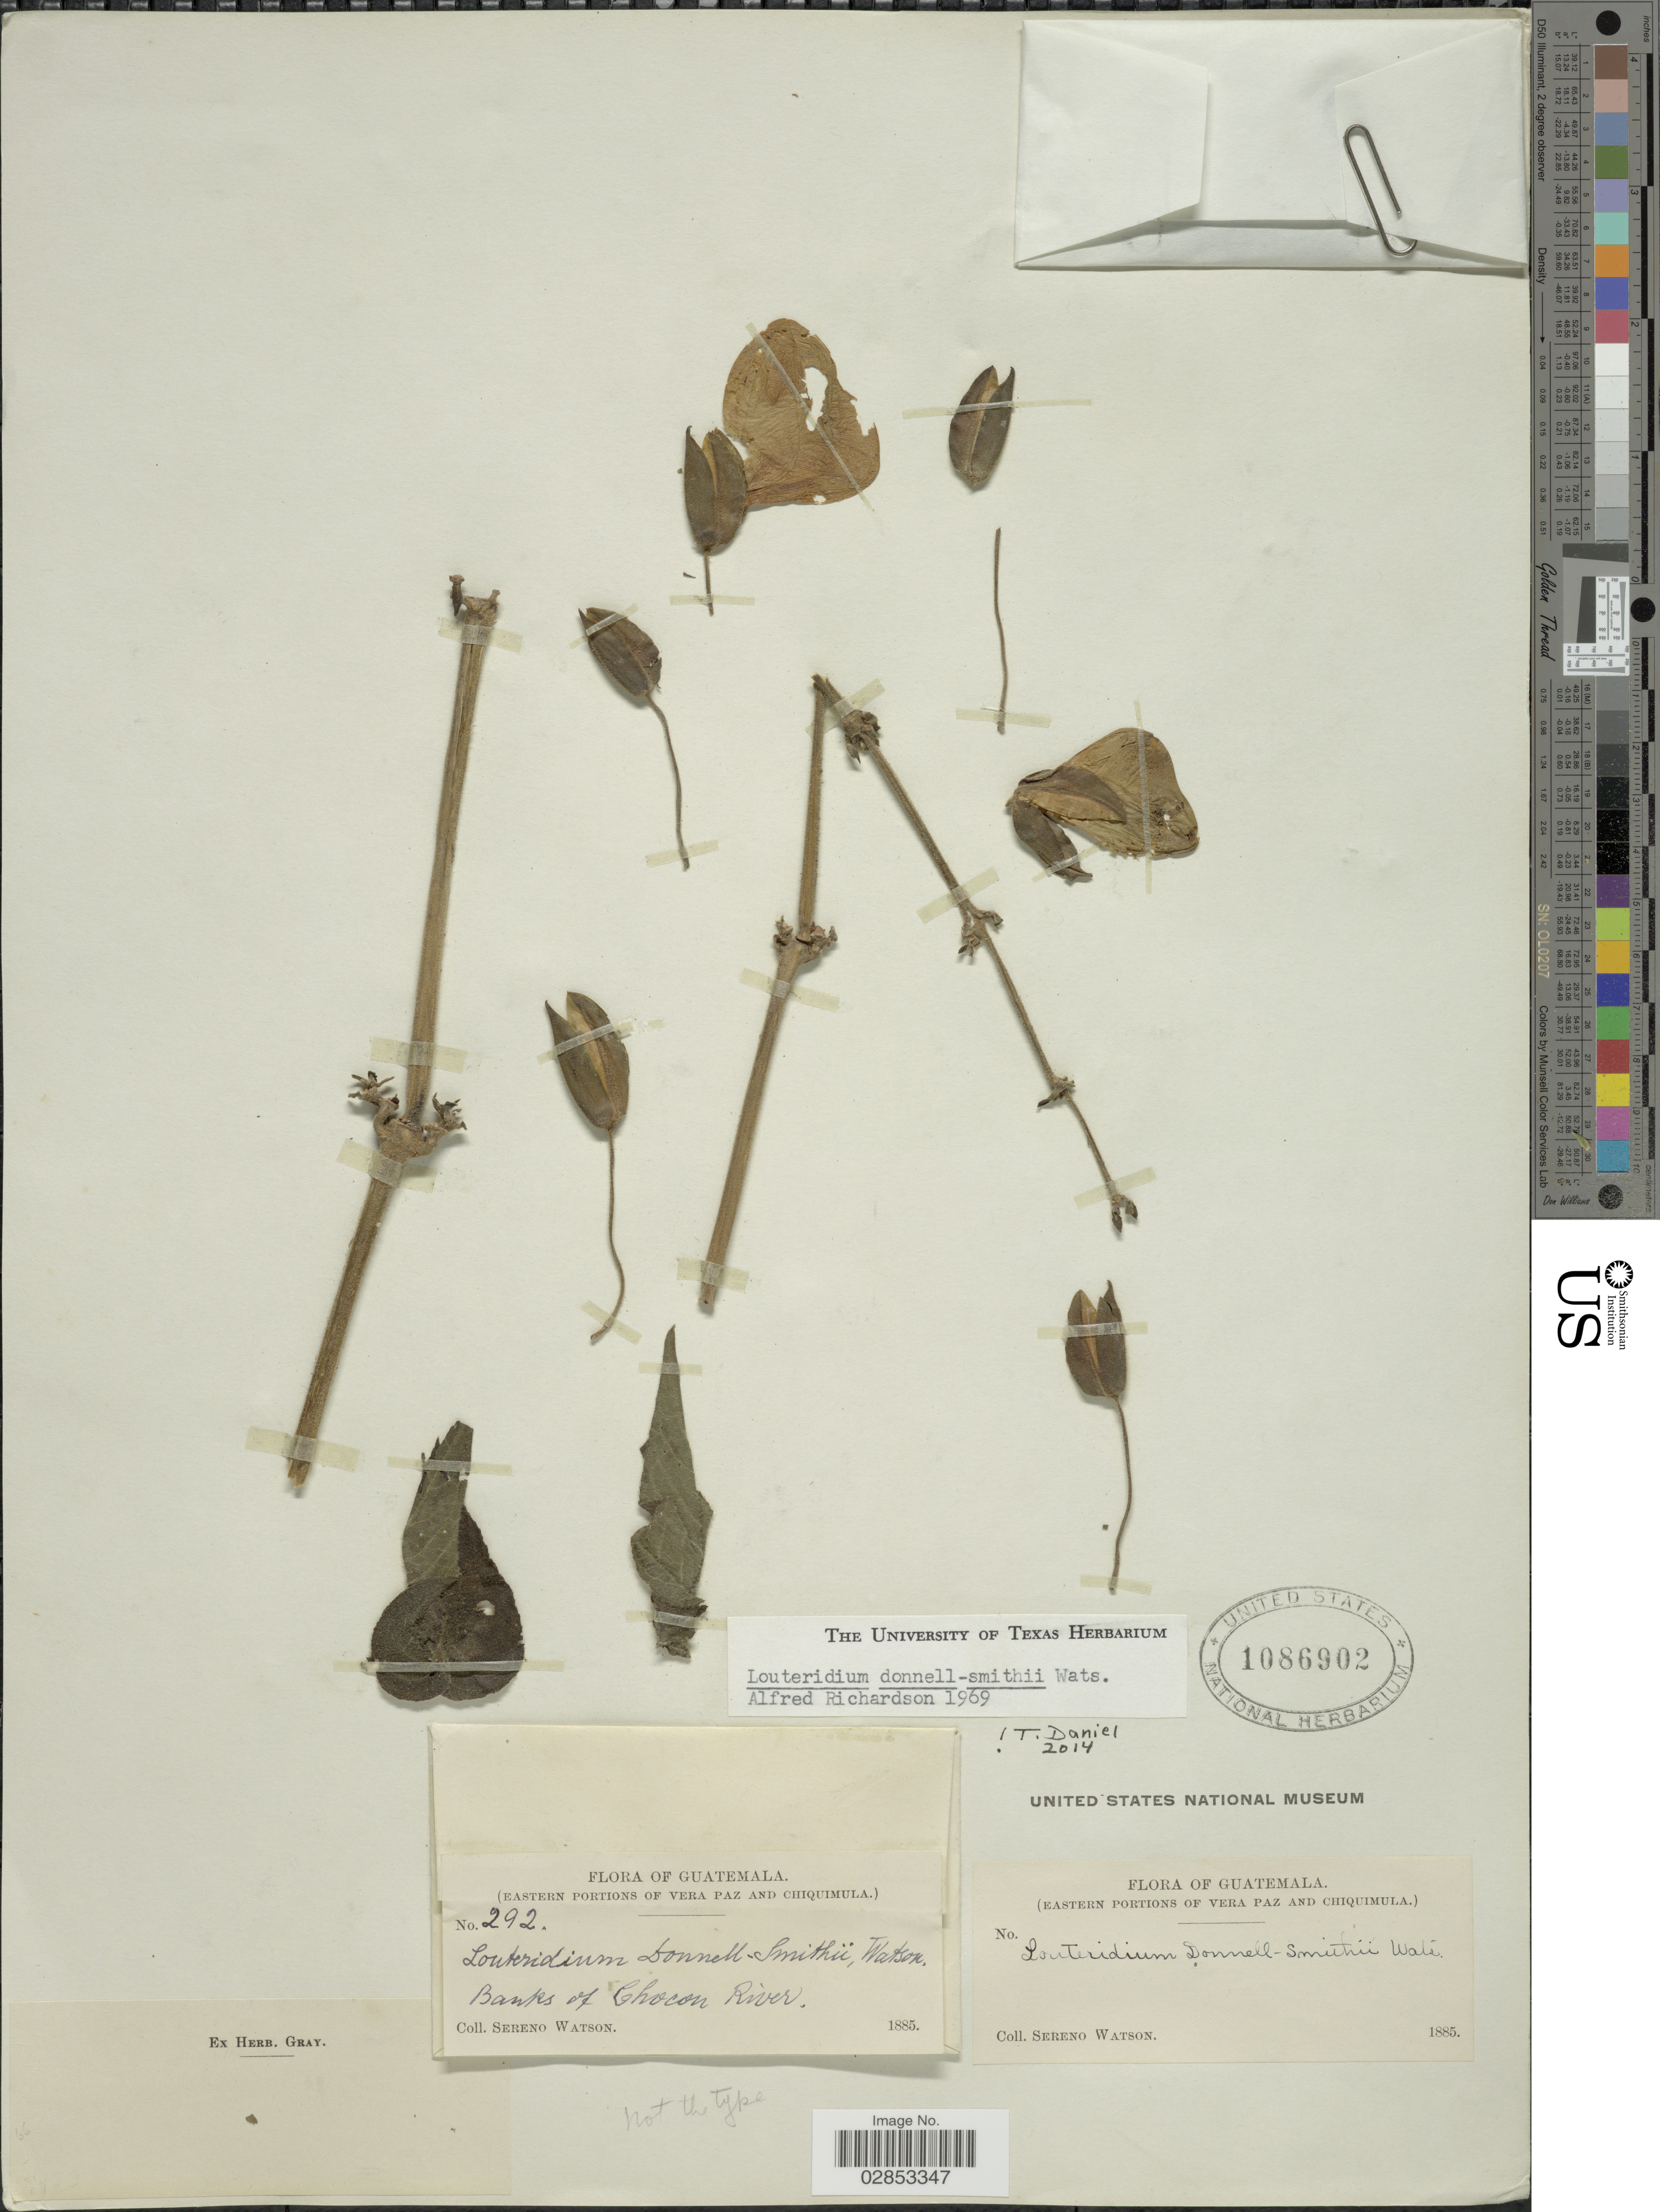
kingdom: Plantae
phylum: Tracheophyta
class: Magnoliopsida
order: Lamiales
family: Acanthaceae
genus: Louteridium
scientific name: Louteridium donnell-smithii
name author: S. Watson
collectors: S. Watson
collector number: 292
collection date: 1885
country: Guatemala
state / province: Chiquimula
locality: Eastern portions of Vera Paz and Chiquimula. Banks of Chocon River.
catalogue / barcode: US 1086902